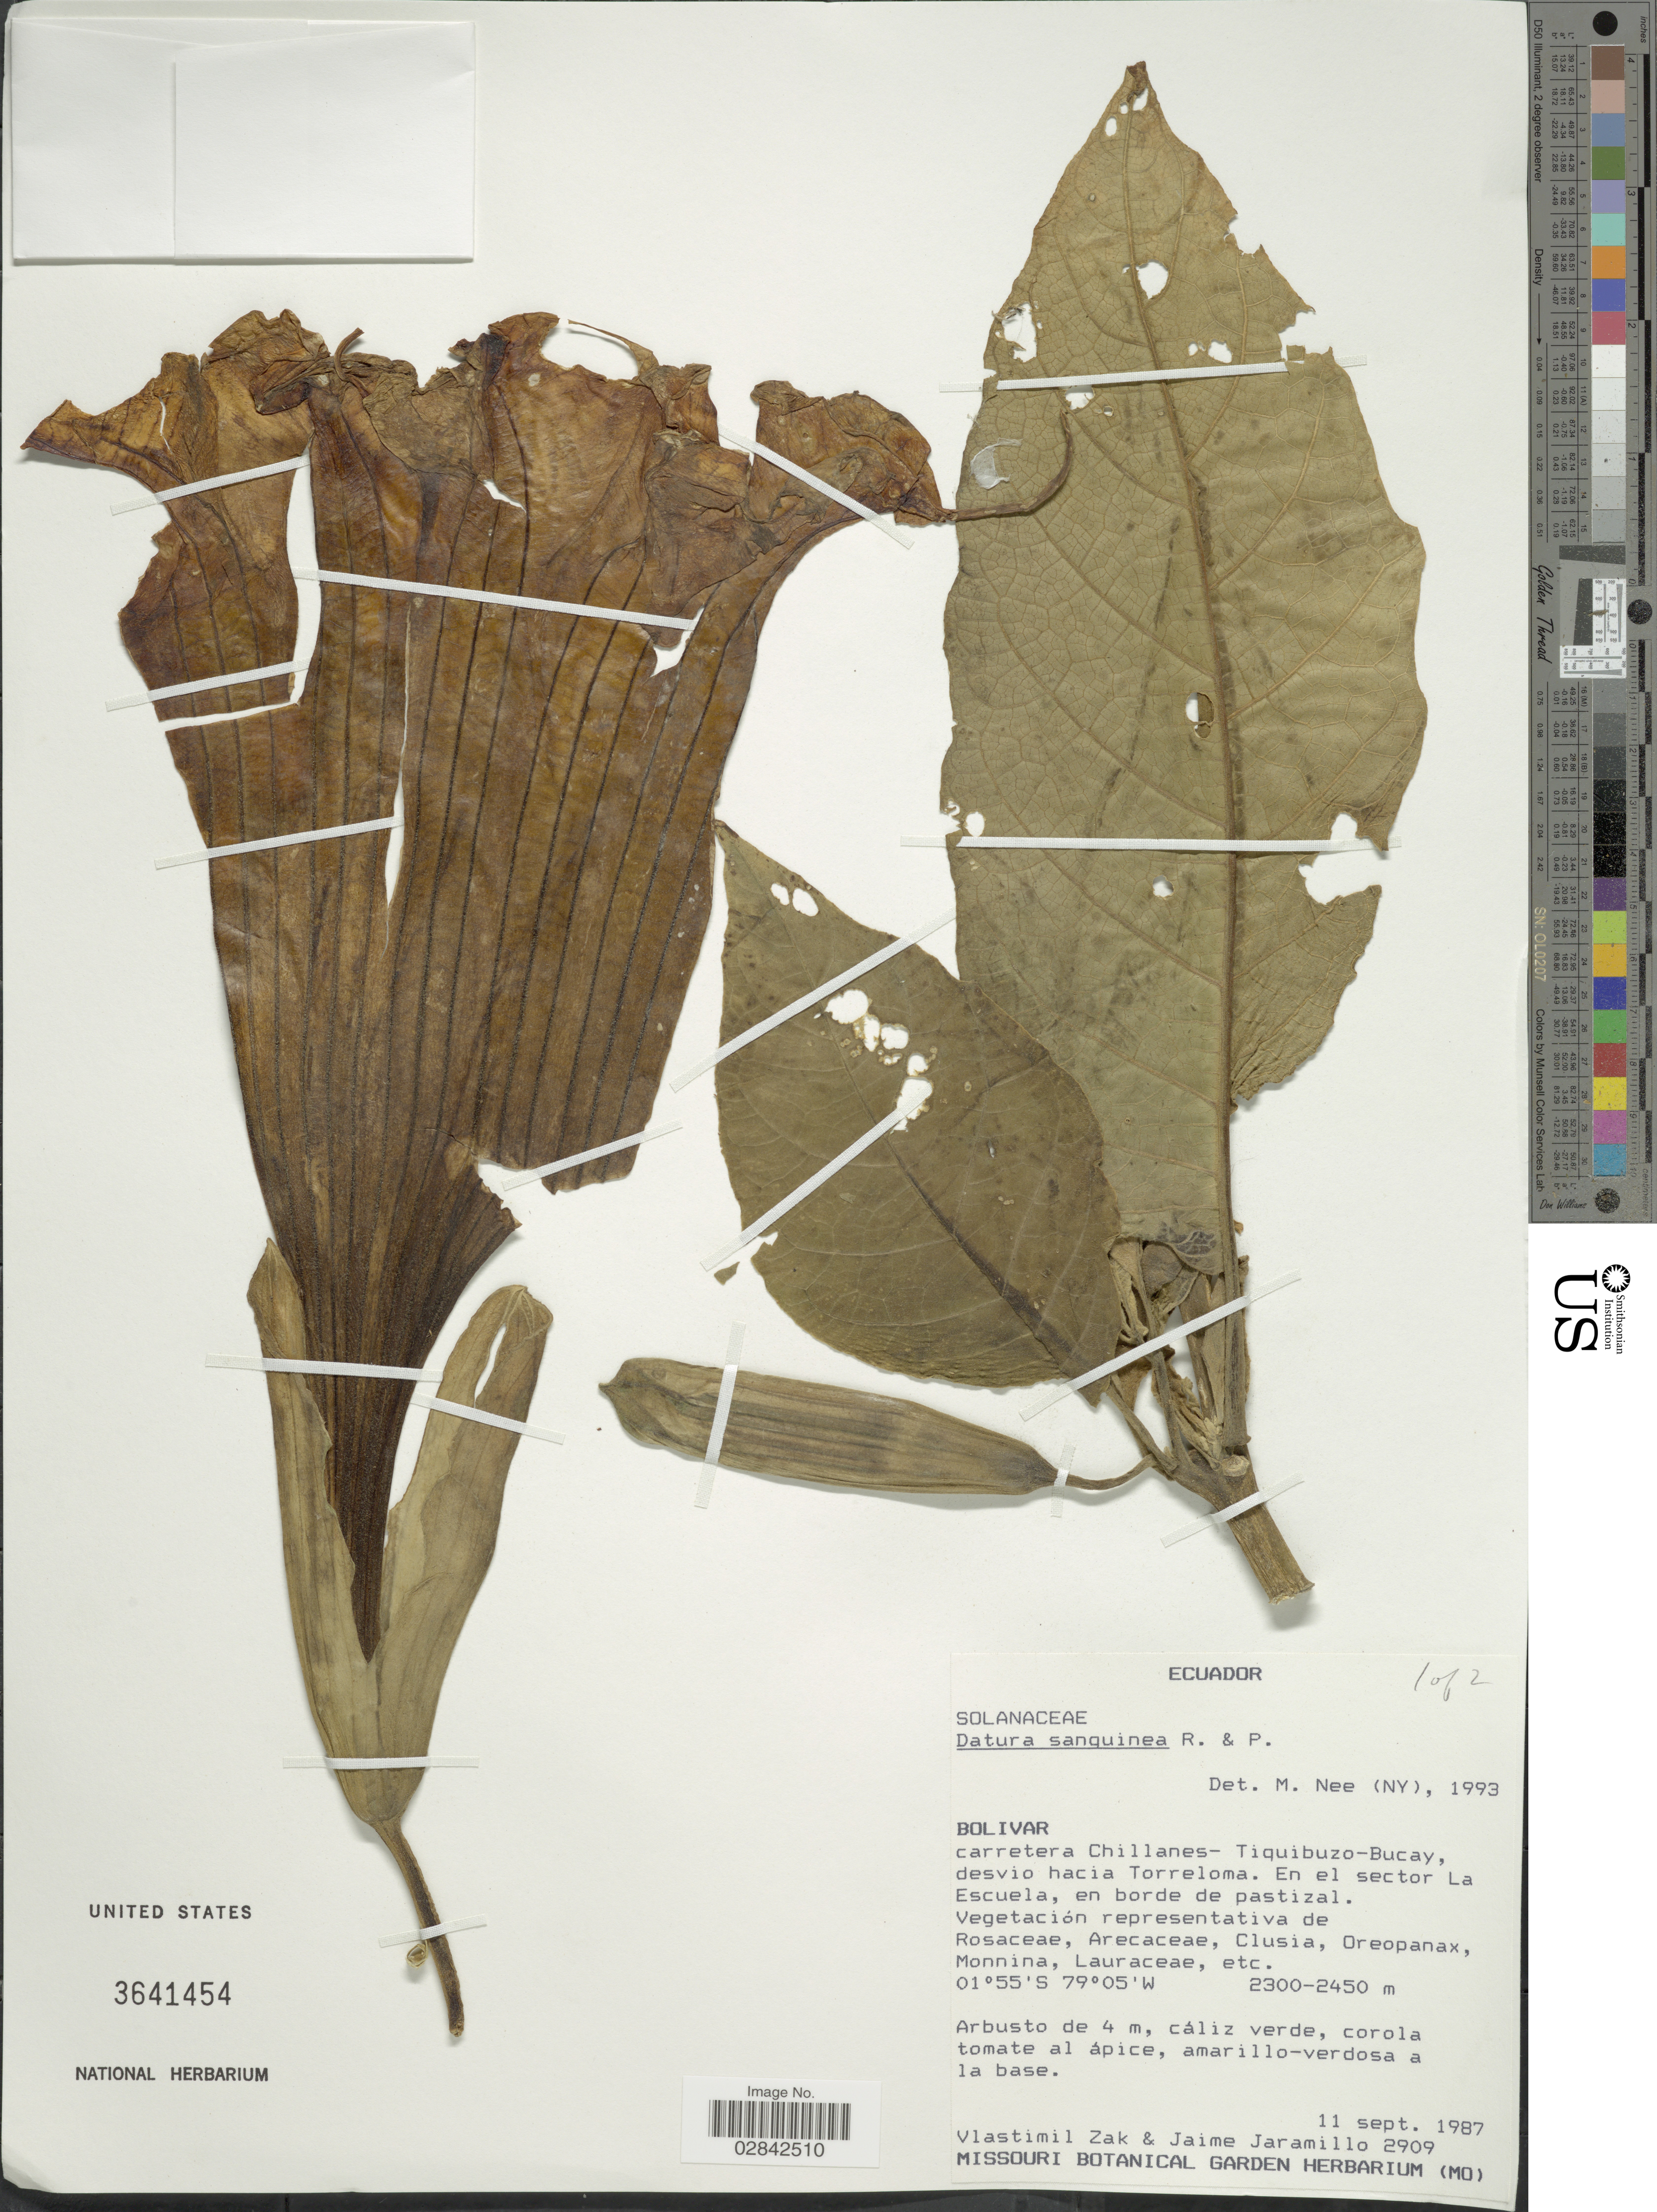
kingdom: Plantae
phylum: Tracheophyta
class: Magnoliopsida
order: Solanales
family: Solanaceae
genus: Brugmansia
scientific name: Brugmansia sanguinea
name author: (Ruiz & Pav.) D. Don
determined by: (US) Smithsonian Institution - National Museum of Natural History - Department of Botany (UNITED STATES)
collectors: V. Zak & J. Jaramillo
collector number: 2909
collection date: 1987-09-11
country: Ecuador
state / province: Bolívar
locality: Carretera Chillanes-Tiquibuzo-Bucay, desvio hacia Torreloma. En el sector La Escuela, en borde de pastizal.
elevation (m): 2300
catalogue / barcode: US 3641454